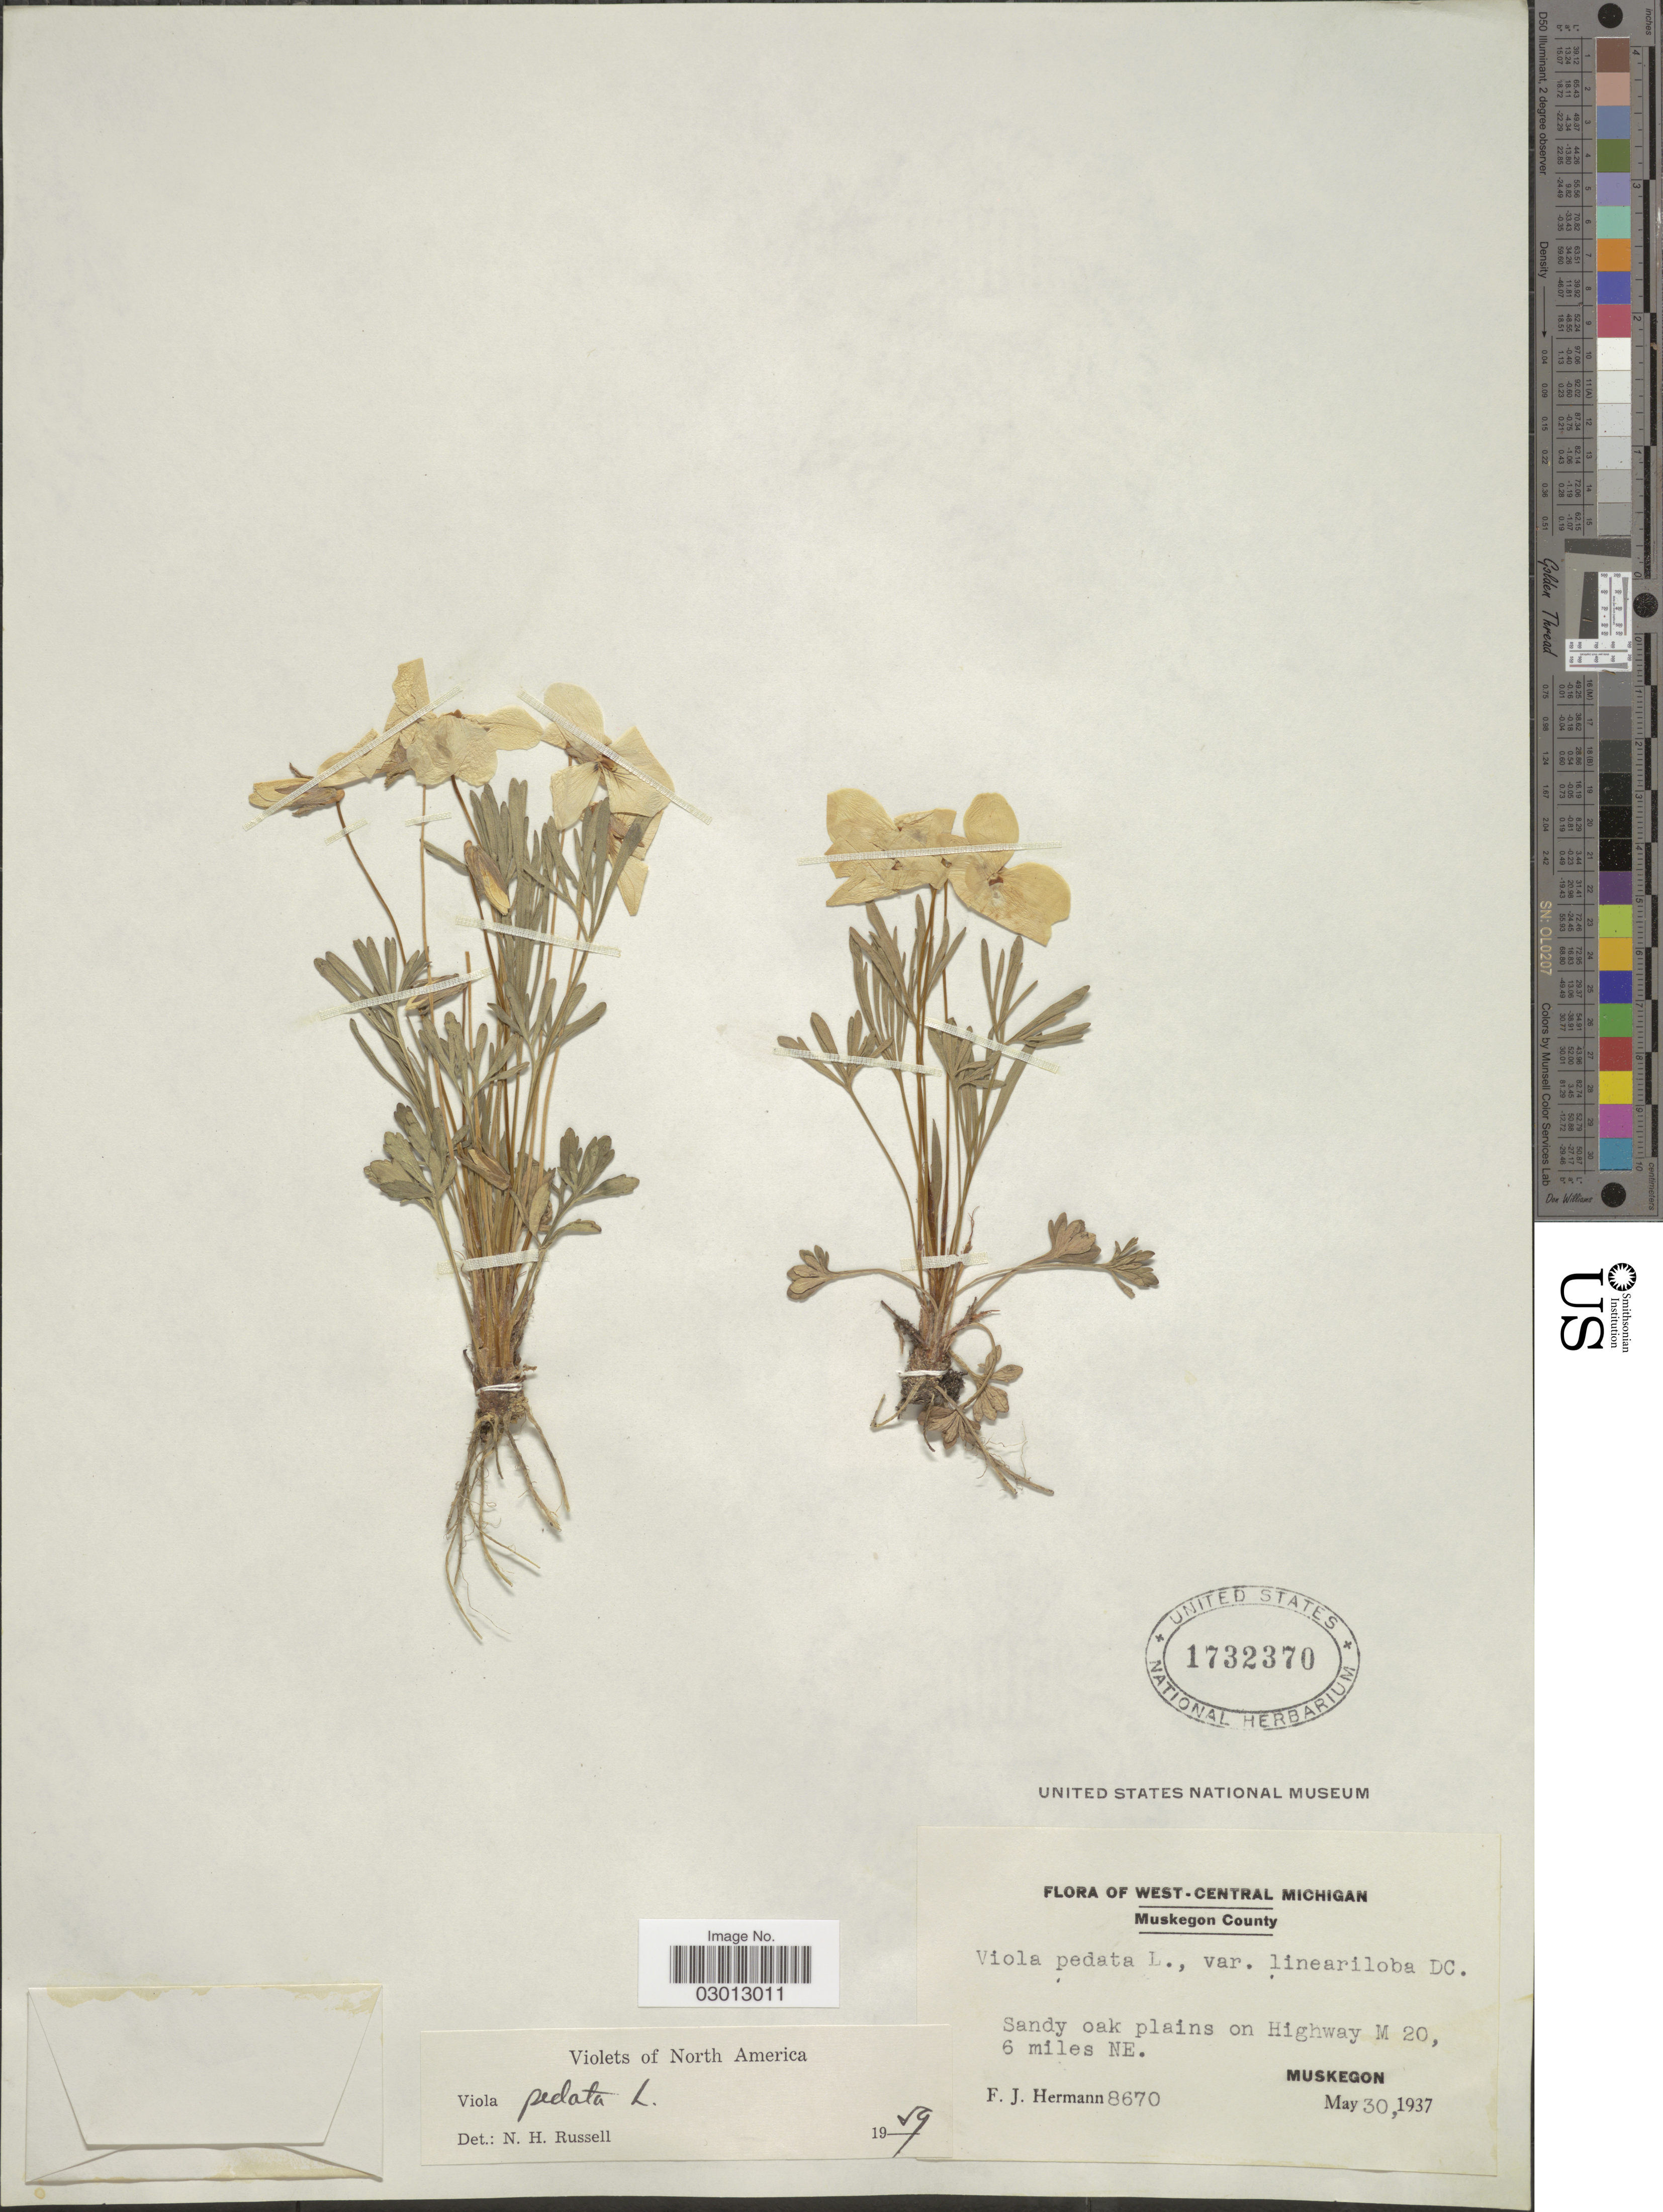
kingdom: Plantae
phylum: Tracheophyta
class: Magnoliopsida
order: Malpighiales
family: Violaceae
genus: Viola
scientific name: Viola pedata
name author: L.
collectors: F. J. Hermann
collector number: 8670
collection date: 1937-05-30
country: United States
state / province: Michigan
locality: West-Central Michigan. Muskegon County. Sandy oak plains on Highway M 20, 6 miles NE. Muskegon.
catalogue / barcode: US 1732370